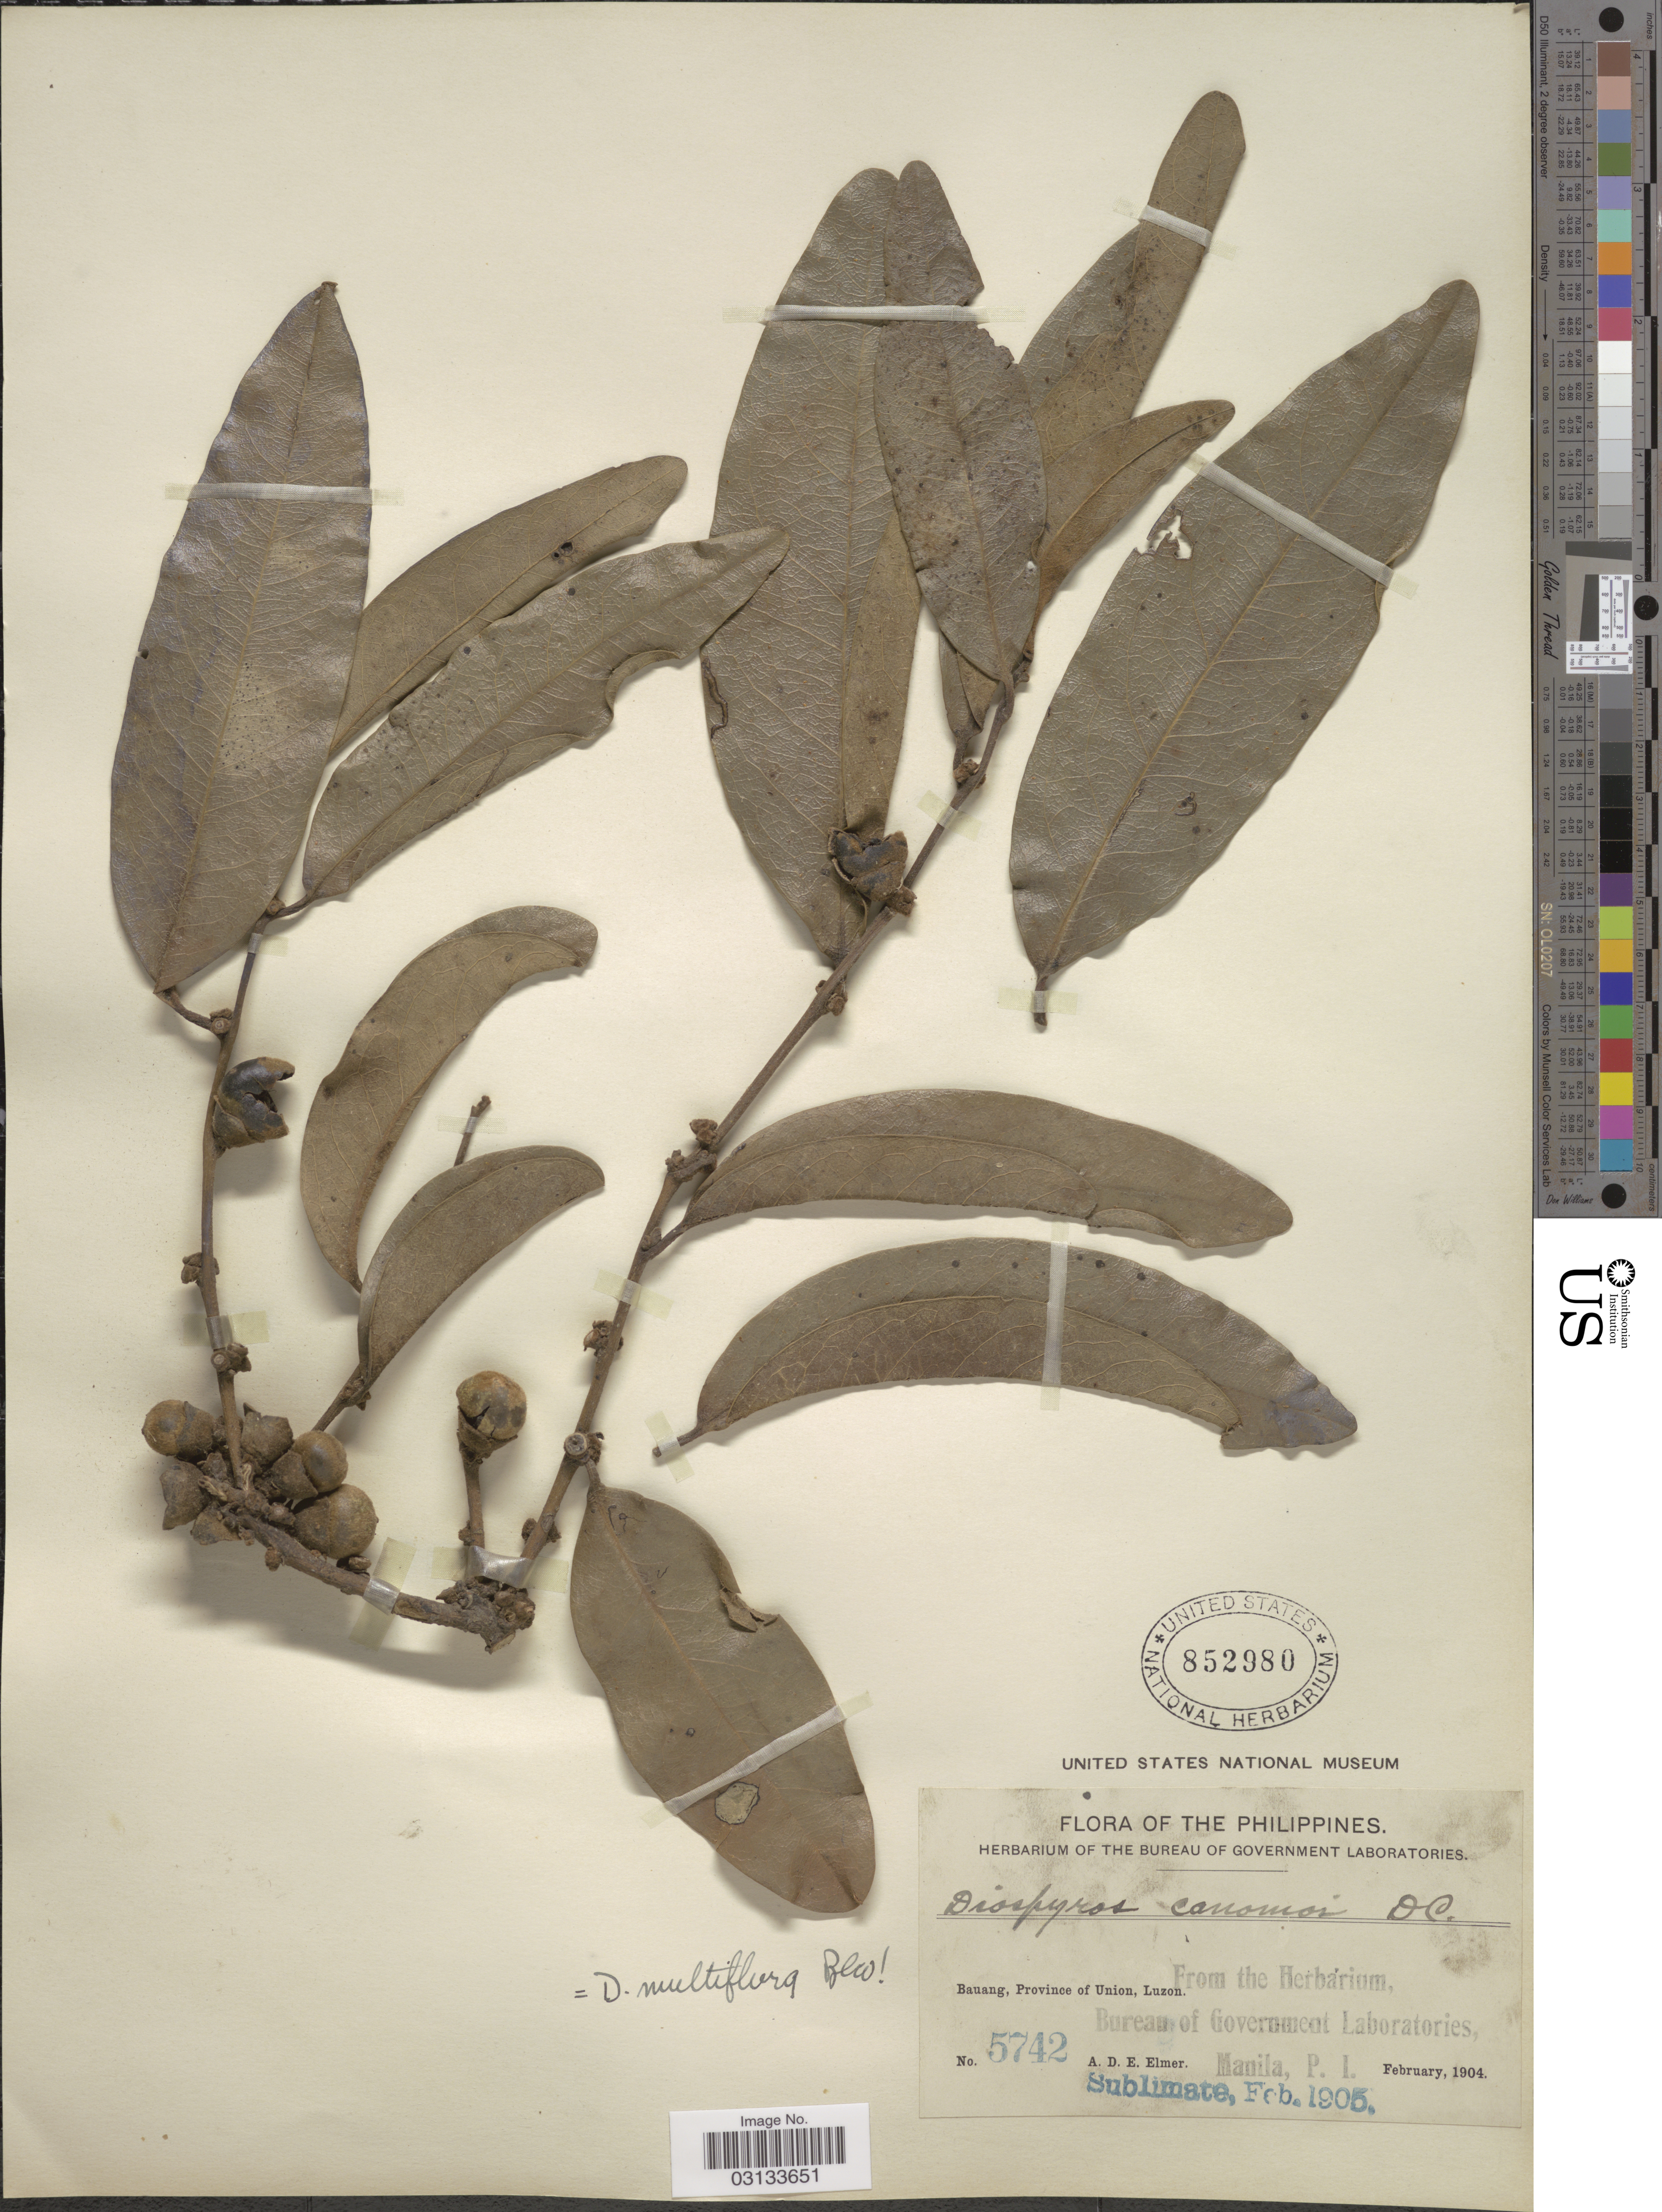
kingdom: Plantae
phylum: Tracheophyta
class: Magnoliopsida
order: Ericales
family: Ebenaceae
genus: Diospyros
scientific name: Diospyros multiflora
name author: Blanco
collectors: A. D. E. Elmer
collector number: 5742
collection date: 1904-02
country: Philippines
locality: Bauang, Province of Union, Luzon.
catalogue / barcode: US 852980